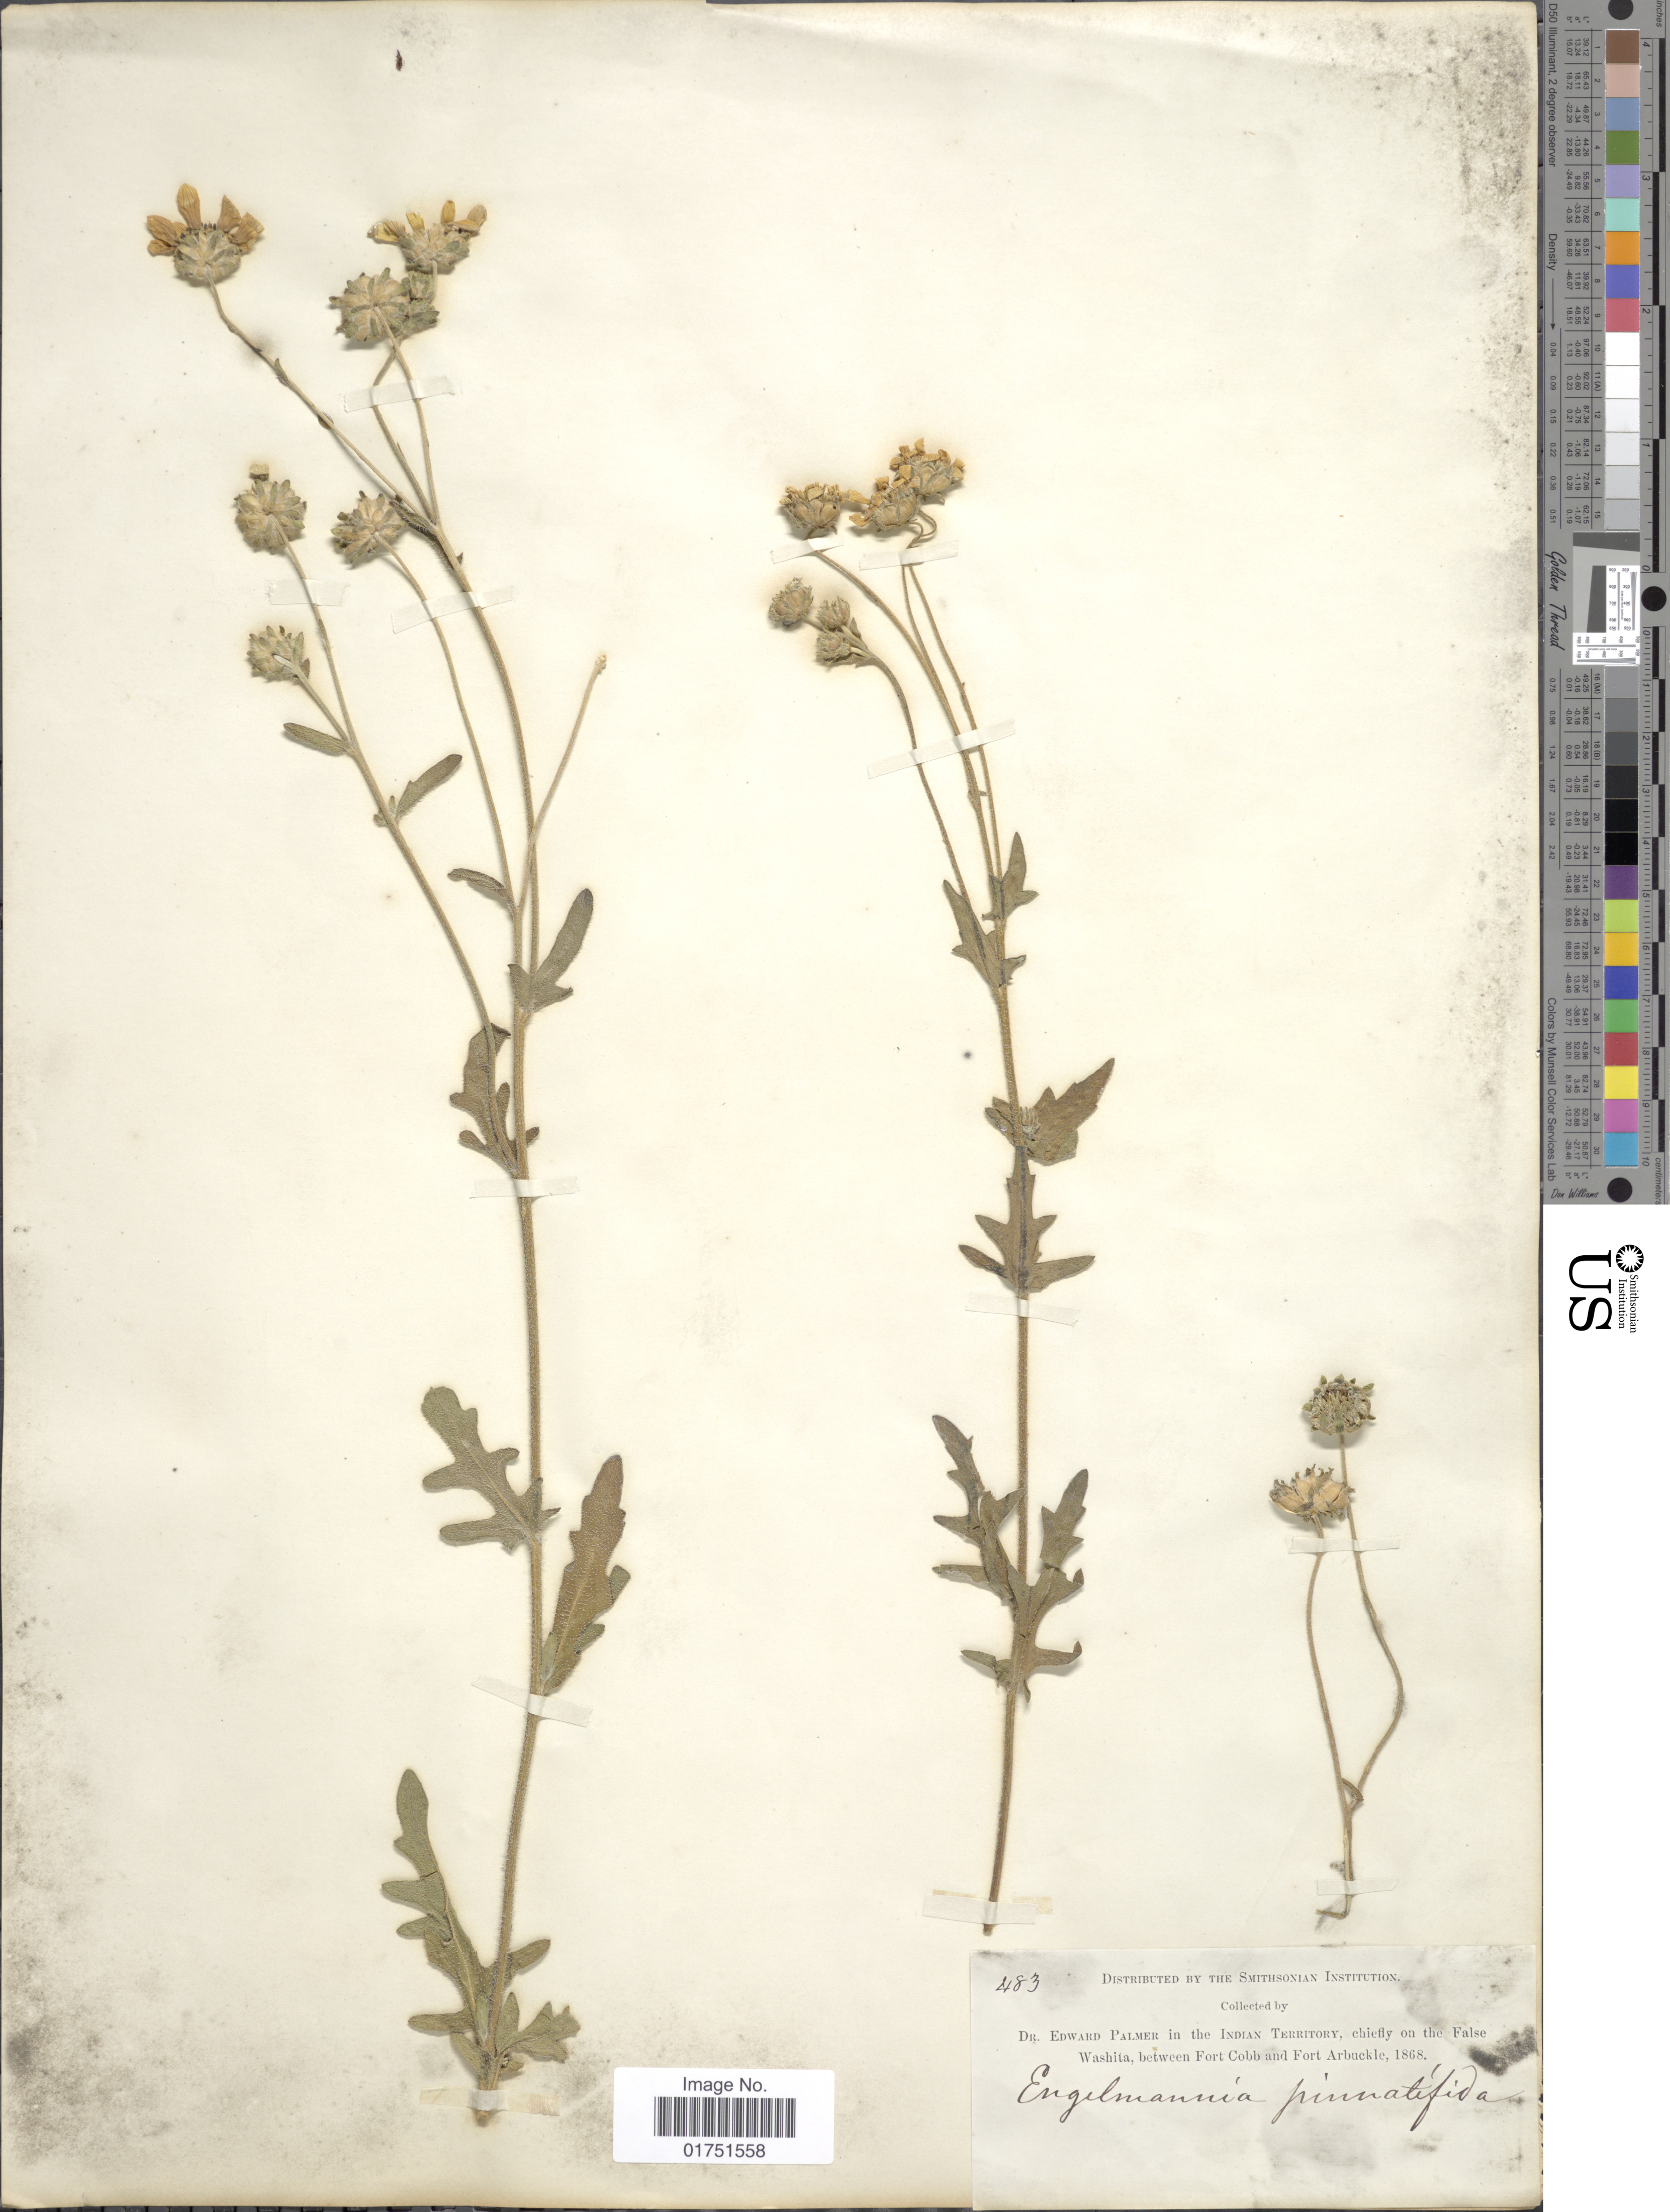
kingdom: Plantae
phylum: Tracheophyta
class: Magnoliopsida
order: Asterales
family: Asteraceae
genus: Engelmannia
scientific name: Engelmannia pinnatifida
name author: Torr. & A. Gray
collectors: E. Palmer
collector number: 483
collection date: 1868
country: United States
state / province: Oklahoma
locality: In the Indan Territory, chiefly on the False Washita, between Fort Cobb and Fort Arbuckle